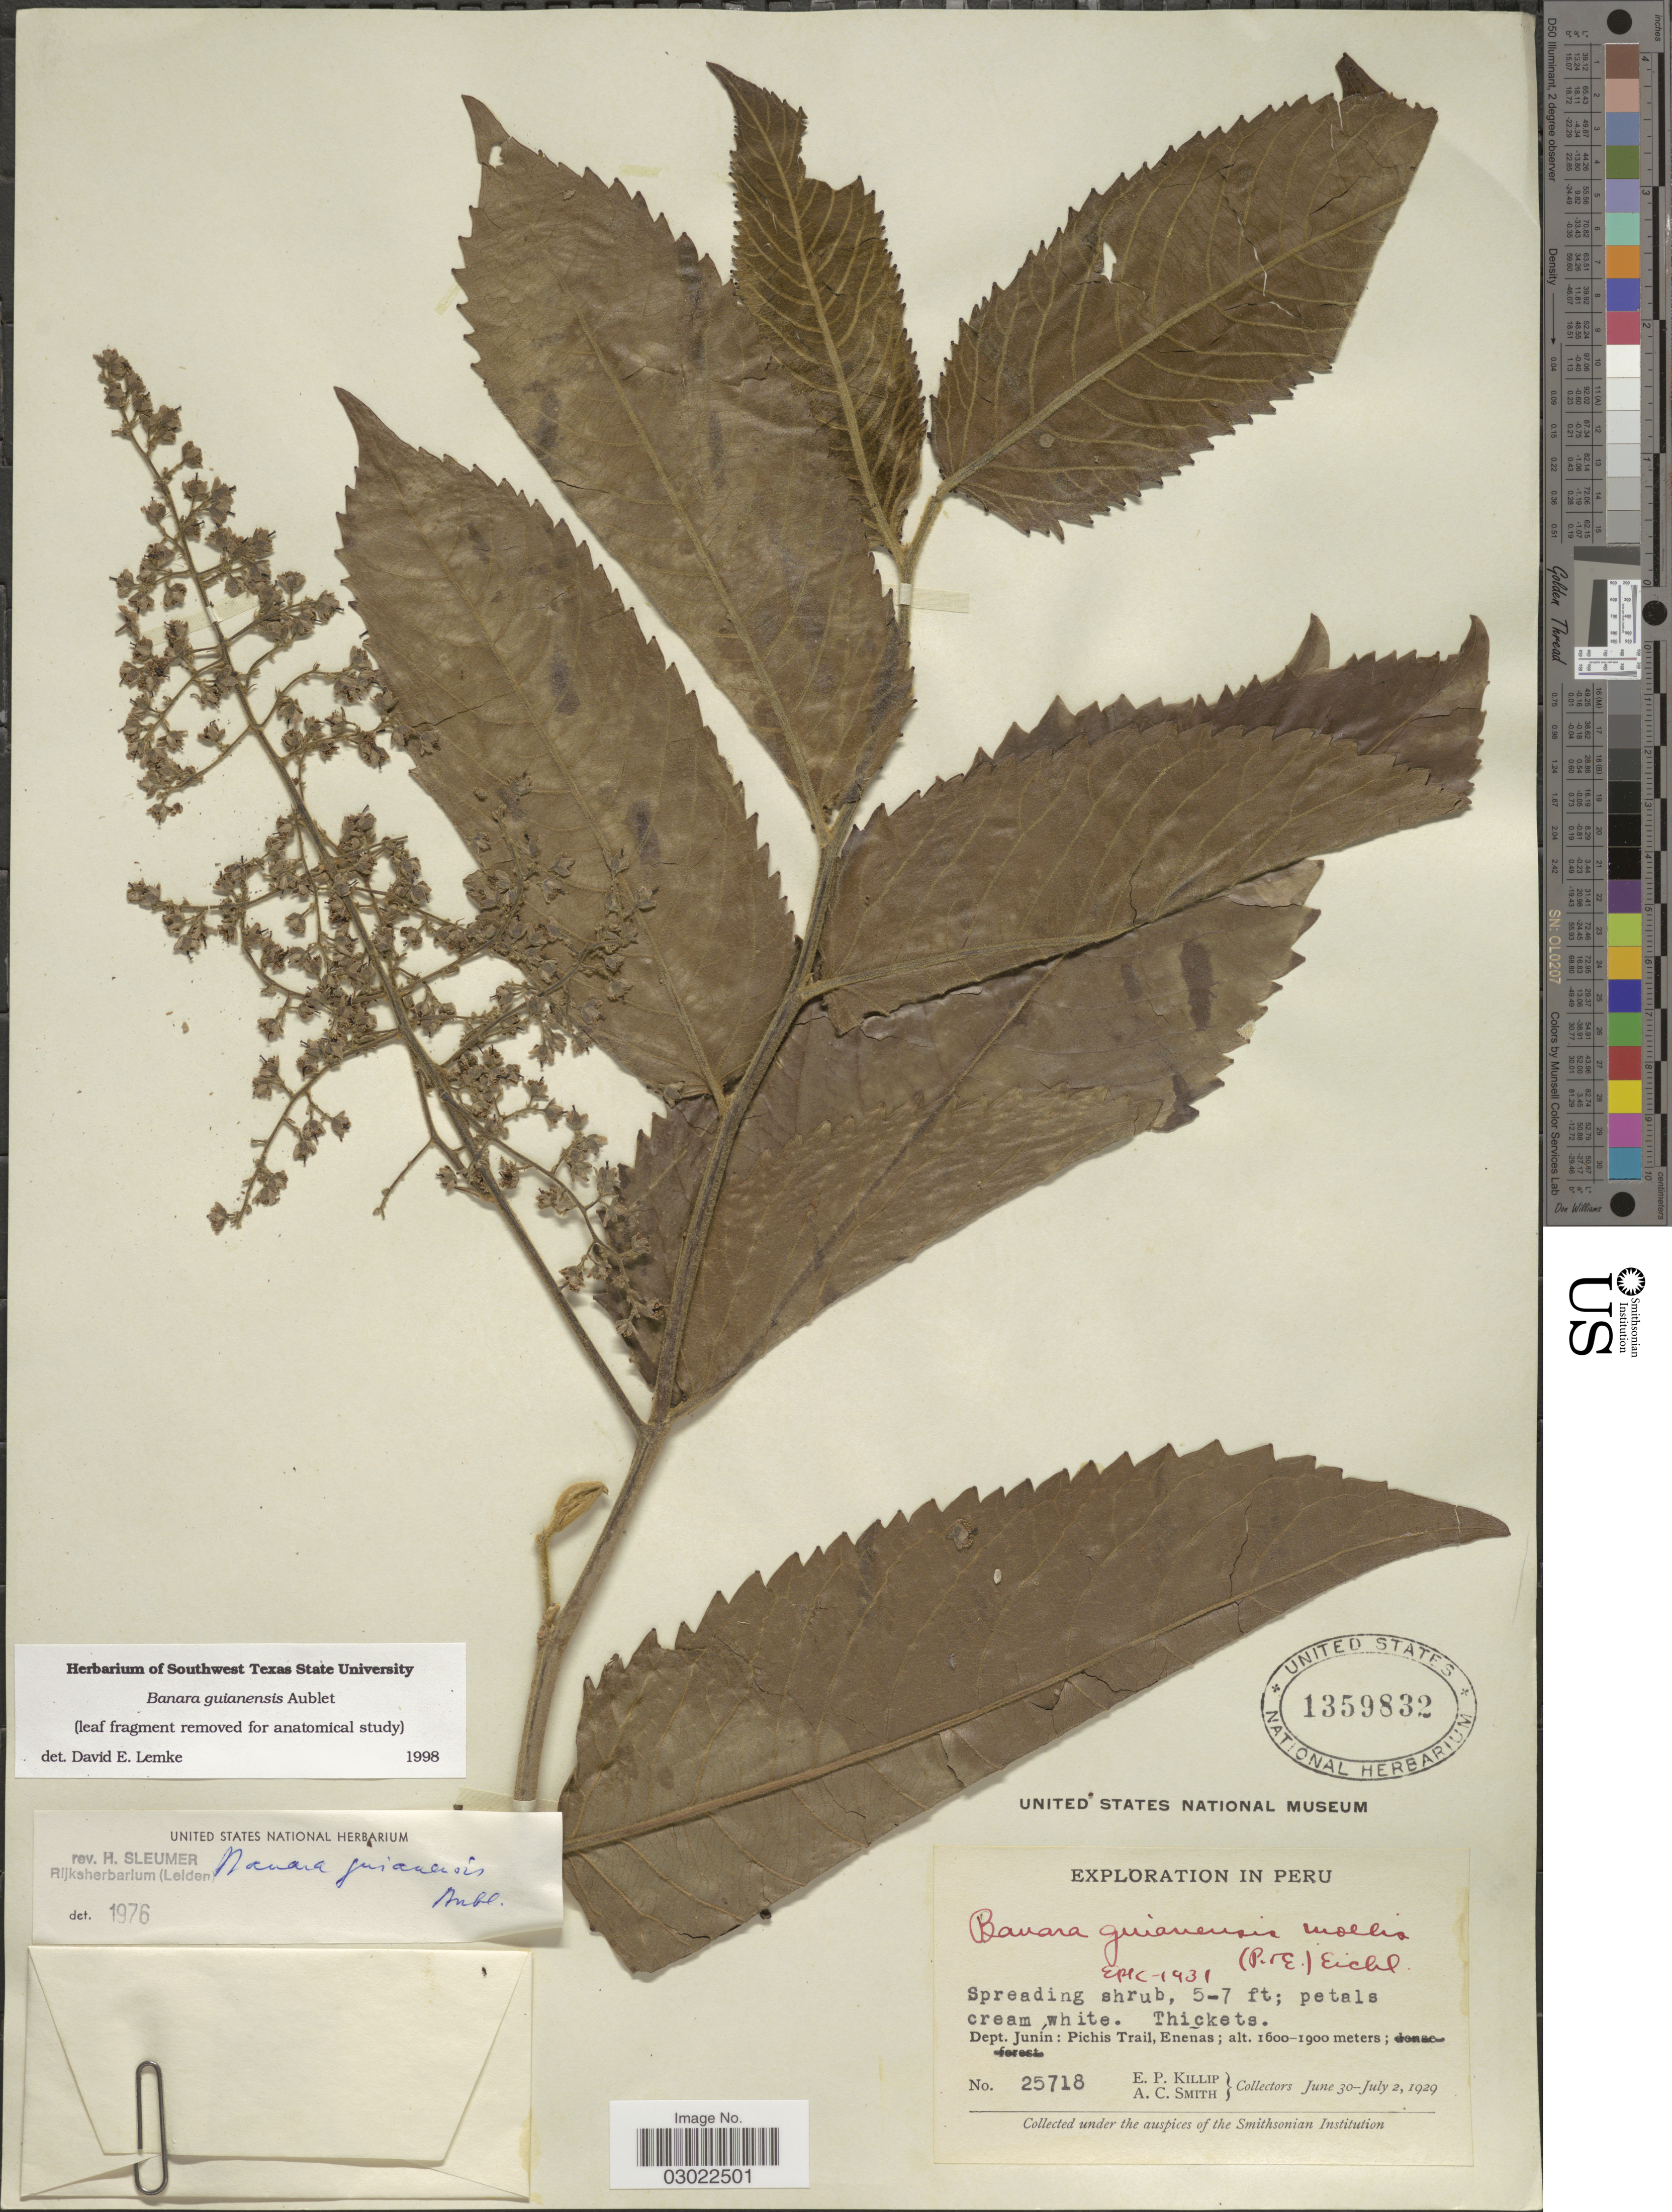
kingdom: Plantae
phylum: Tracheophyta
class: Magnoliopsida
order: Malpighiales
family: Salicaceae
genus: Banara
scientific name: Banara guianensis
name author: Aubl.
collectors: E. P. Killip & A. C. Smith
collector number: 25718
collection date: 1929-06-30/1929-07-02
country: Peru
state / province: Junín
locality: Dept. Junín: Pichis Trail, Enenas.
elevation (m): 1600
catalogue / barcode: US 1359832